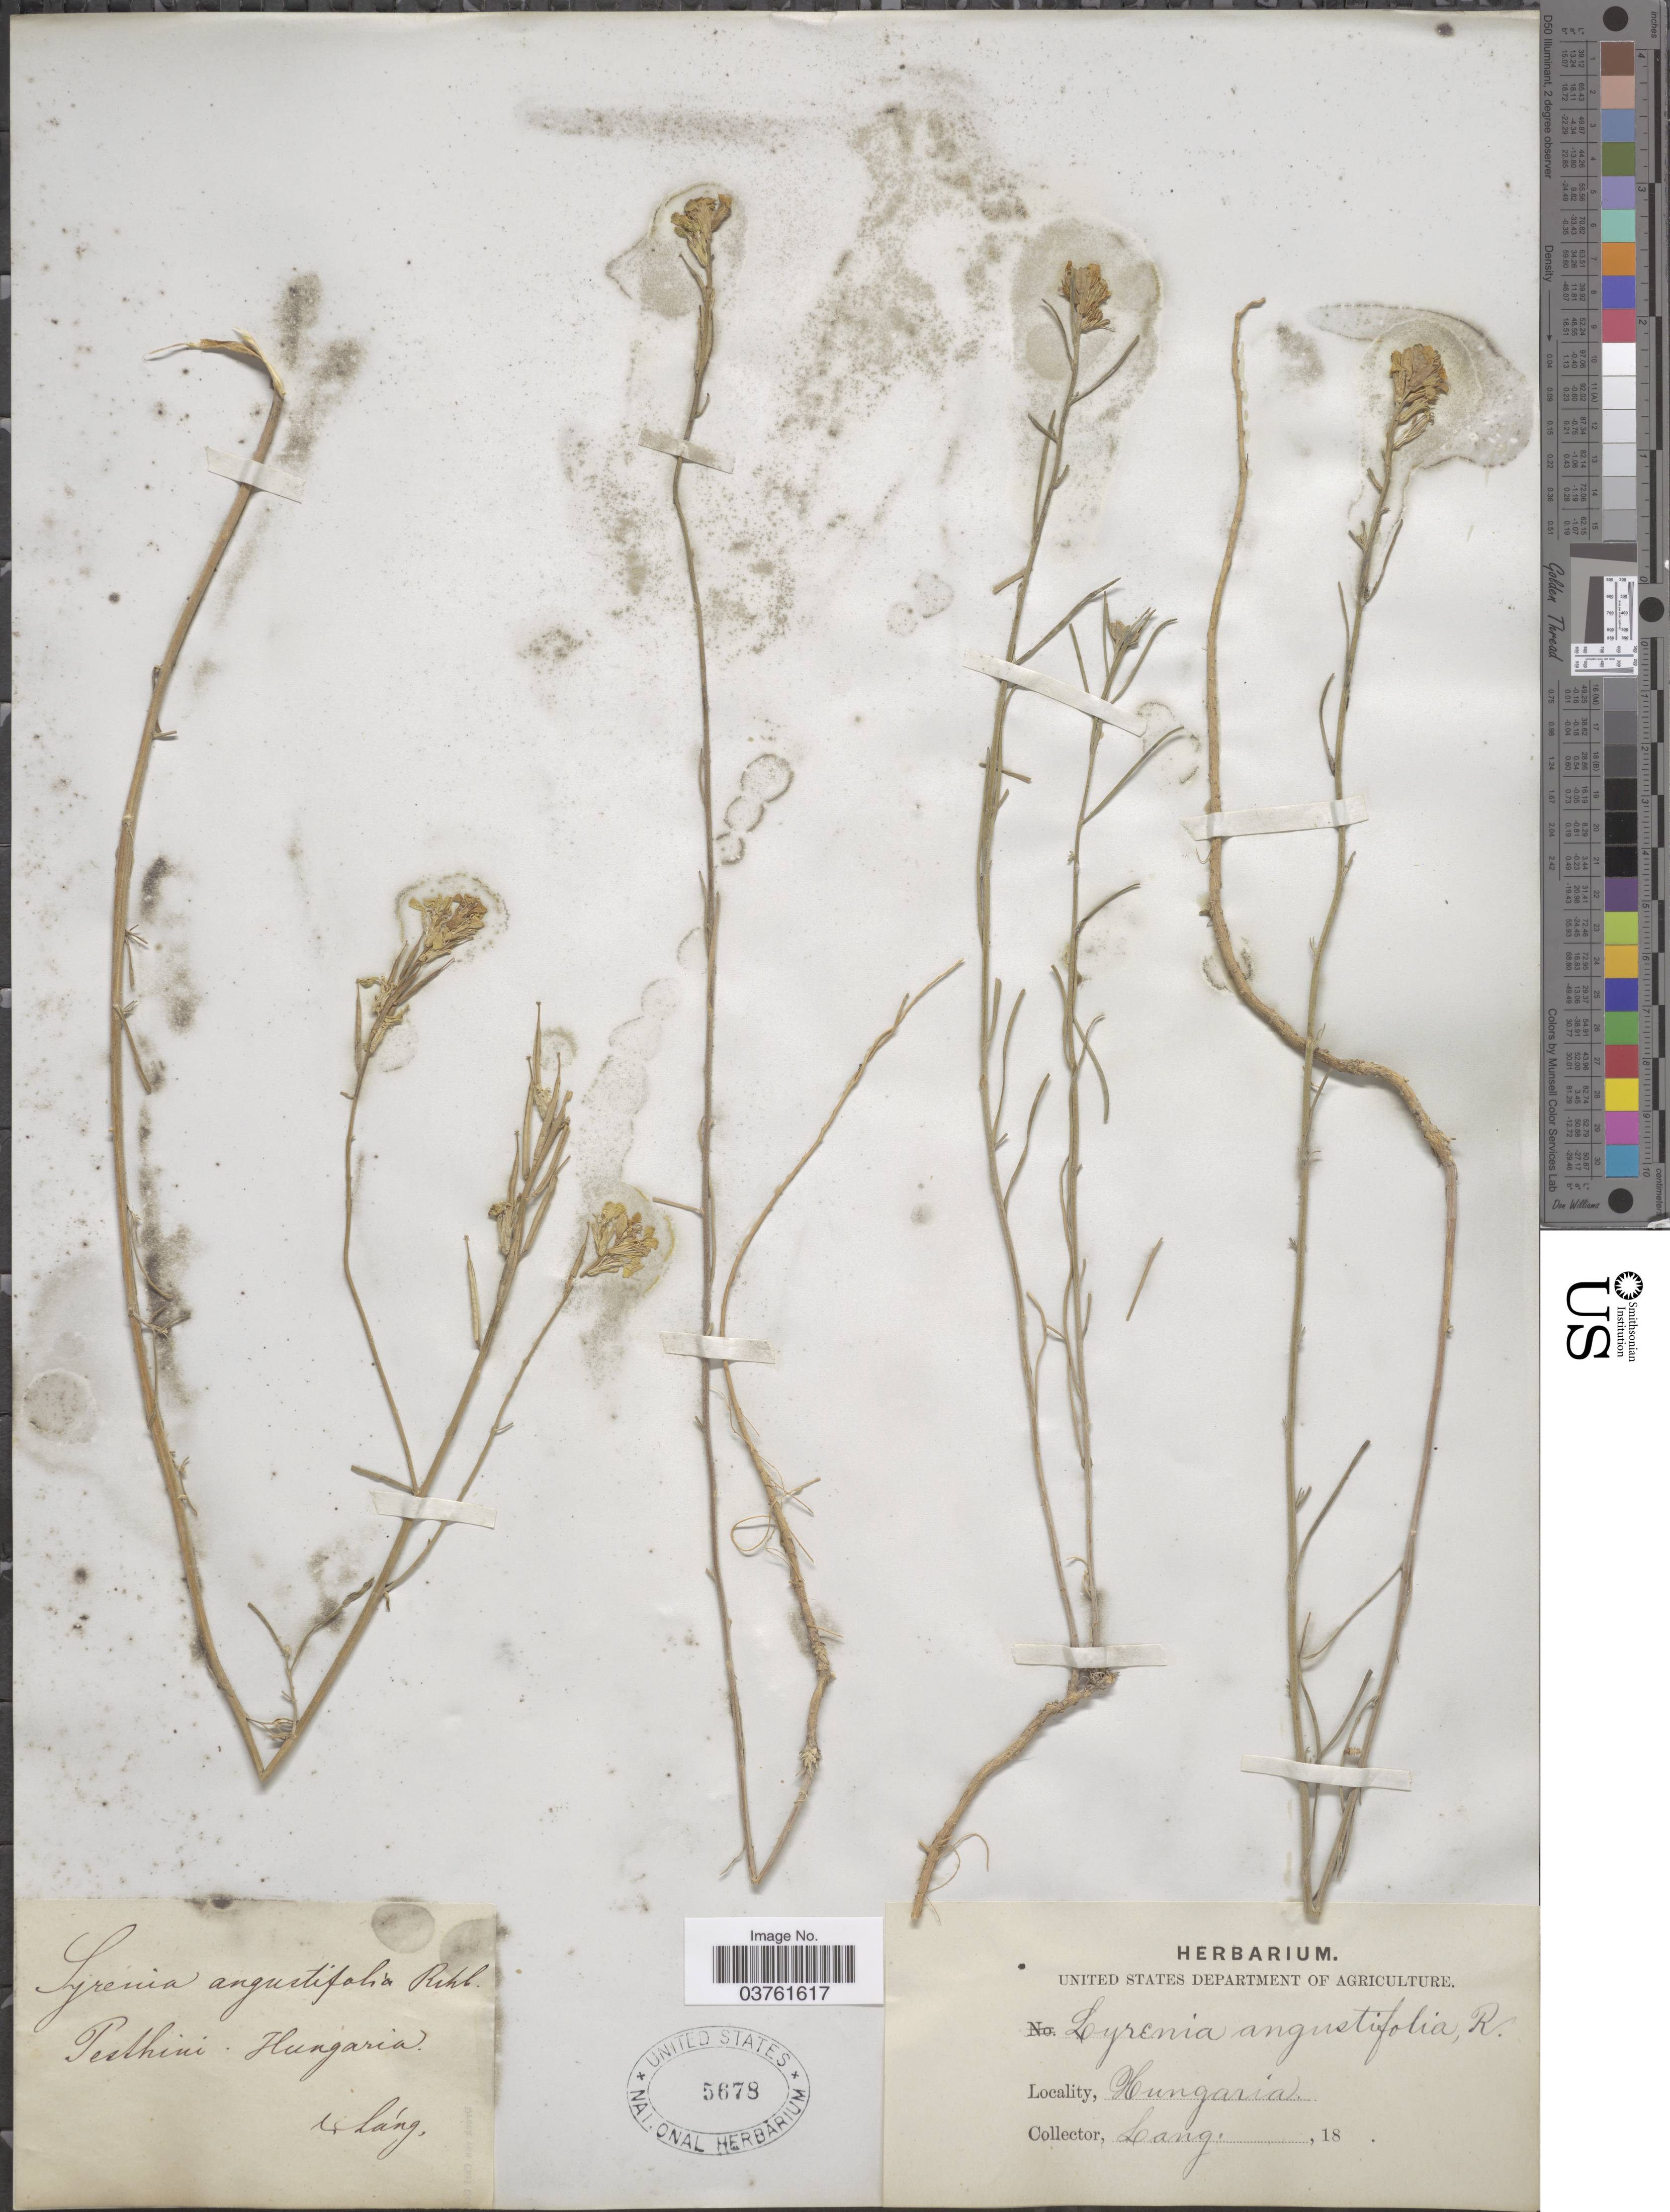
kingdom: Plantae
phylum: Tracheophyta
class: Magnoliopsida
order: Brassicales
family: Brassicaceae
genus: Syrenia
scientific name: Syrenia angustifolia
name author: (Ehrh.) Rchb.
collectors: -- Lang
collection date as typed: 188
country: Hungary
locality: Pesthini.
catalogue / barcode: US 5678